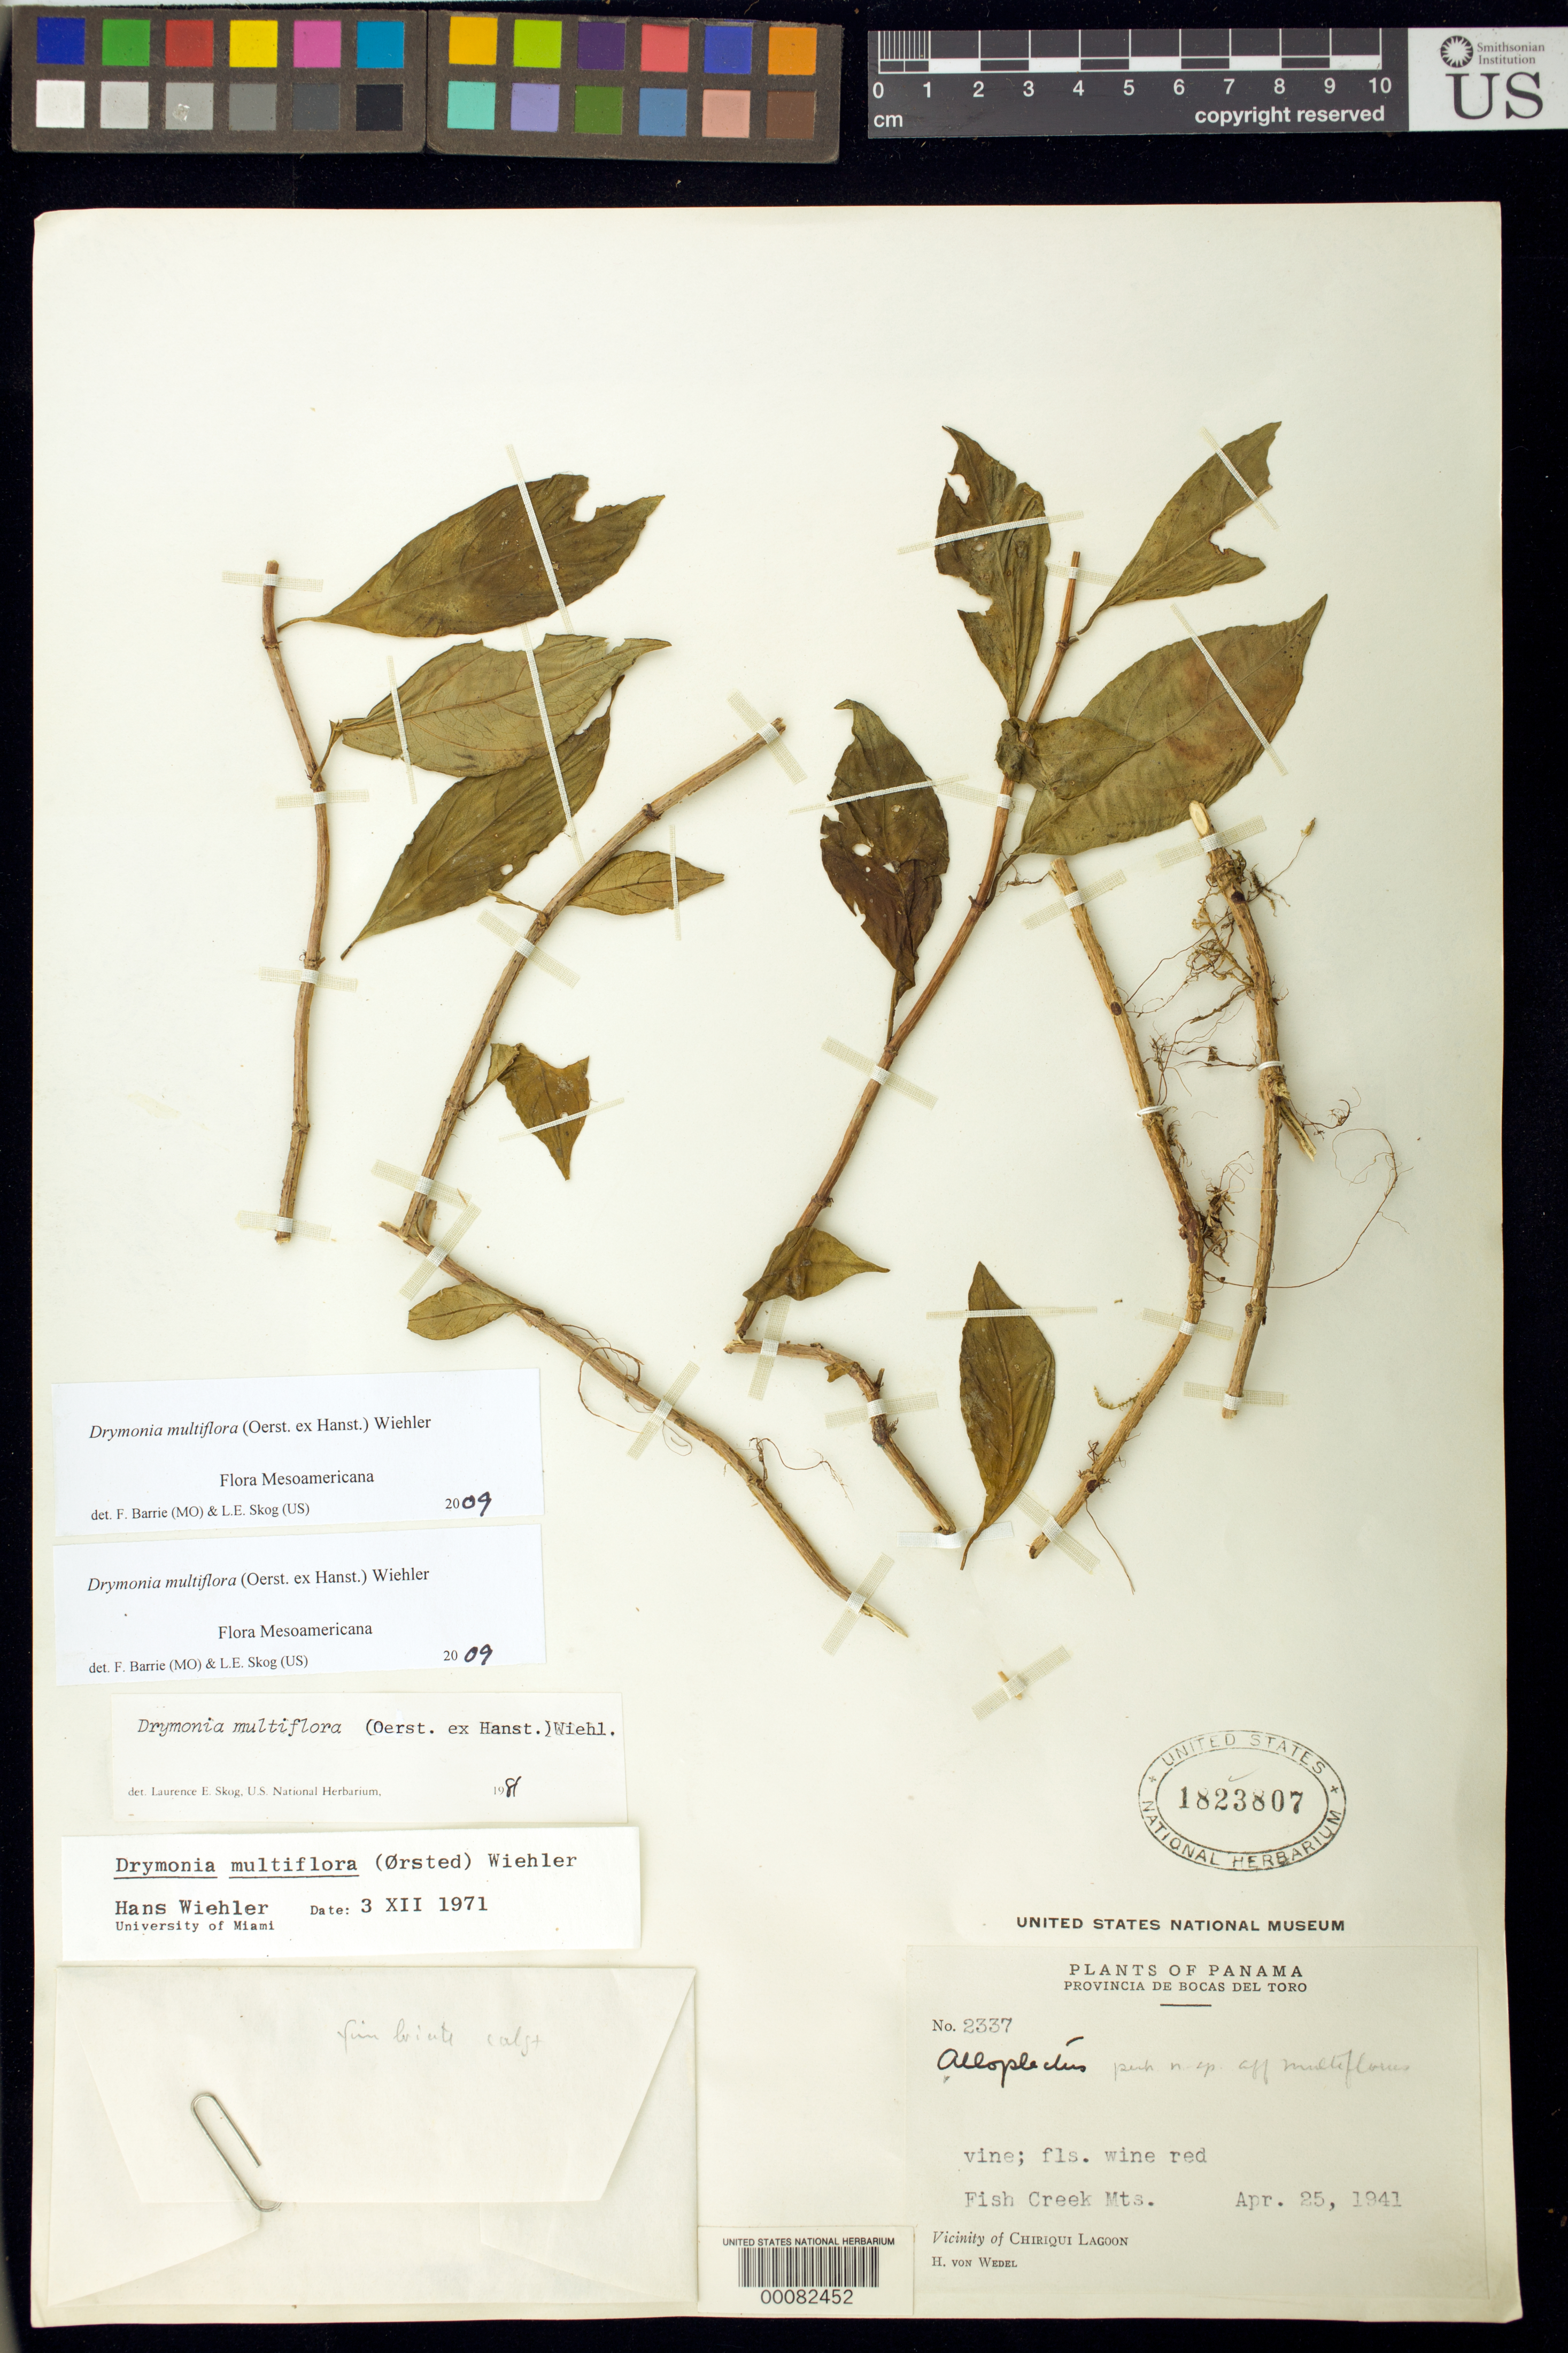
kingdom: Plantae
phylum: Tracheophyta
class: Magnoliopsida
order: Lamiales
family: Gesneriaceae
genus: Drymonia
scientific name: Drymonia multiflora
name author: (Oerst. ex Hanst.) Wiehler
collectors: H. von Wedel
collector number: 2337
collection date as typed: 25 Apr 1941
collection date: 1941-04-25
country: Panama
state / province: Bocas del Toro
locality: Fish Creek mts, vicinity of Chiriqui Lagoon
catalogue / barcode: US 1823807